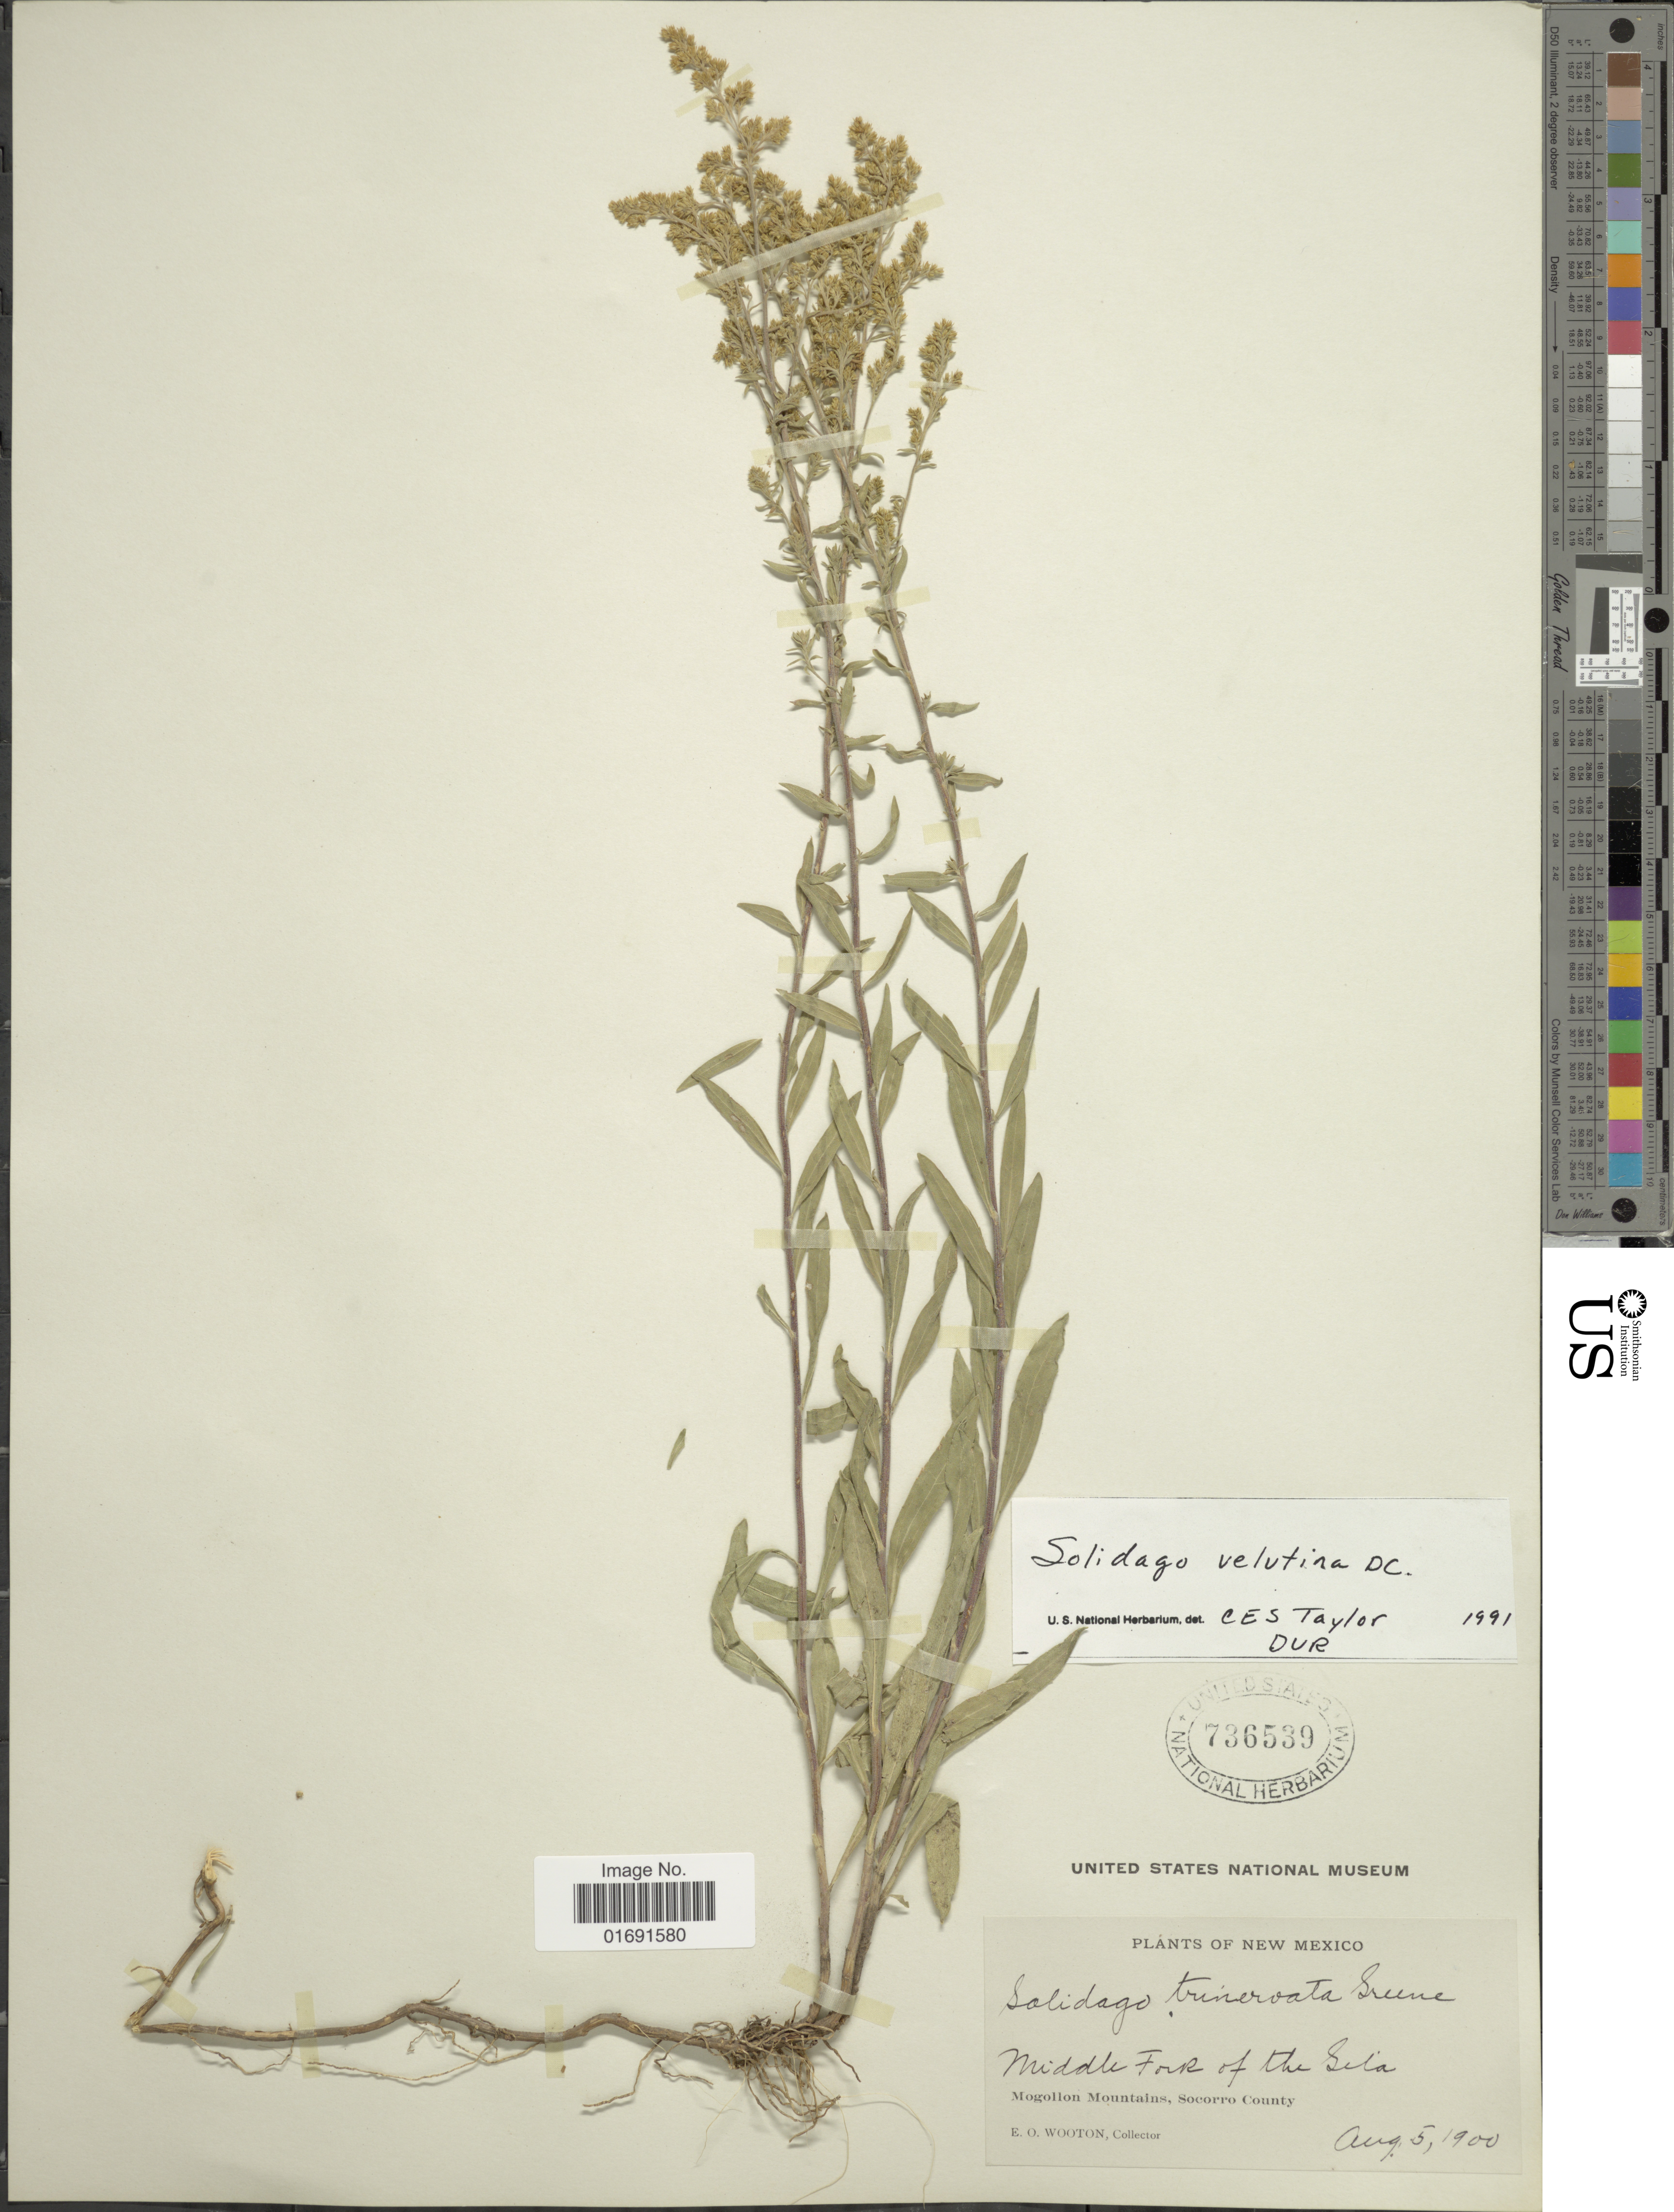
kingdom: Plantae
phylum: Tracheophyta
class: Magnoliopsida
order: Asterales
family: Asteraceae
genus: Solidago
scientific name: Solidago velutina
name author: DC.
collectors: E. O. Wooton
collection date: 1900-08-05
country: United States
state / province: New Mexico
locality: Middle Fork of the Sela, Mogollon Mountains, Socorro County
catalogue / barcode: US 736539